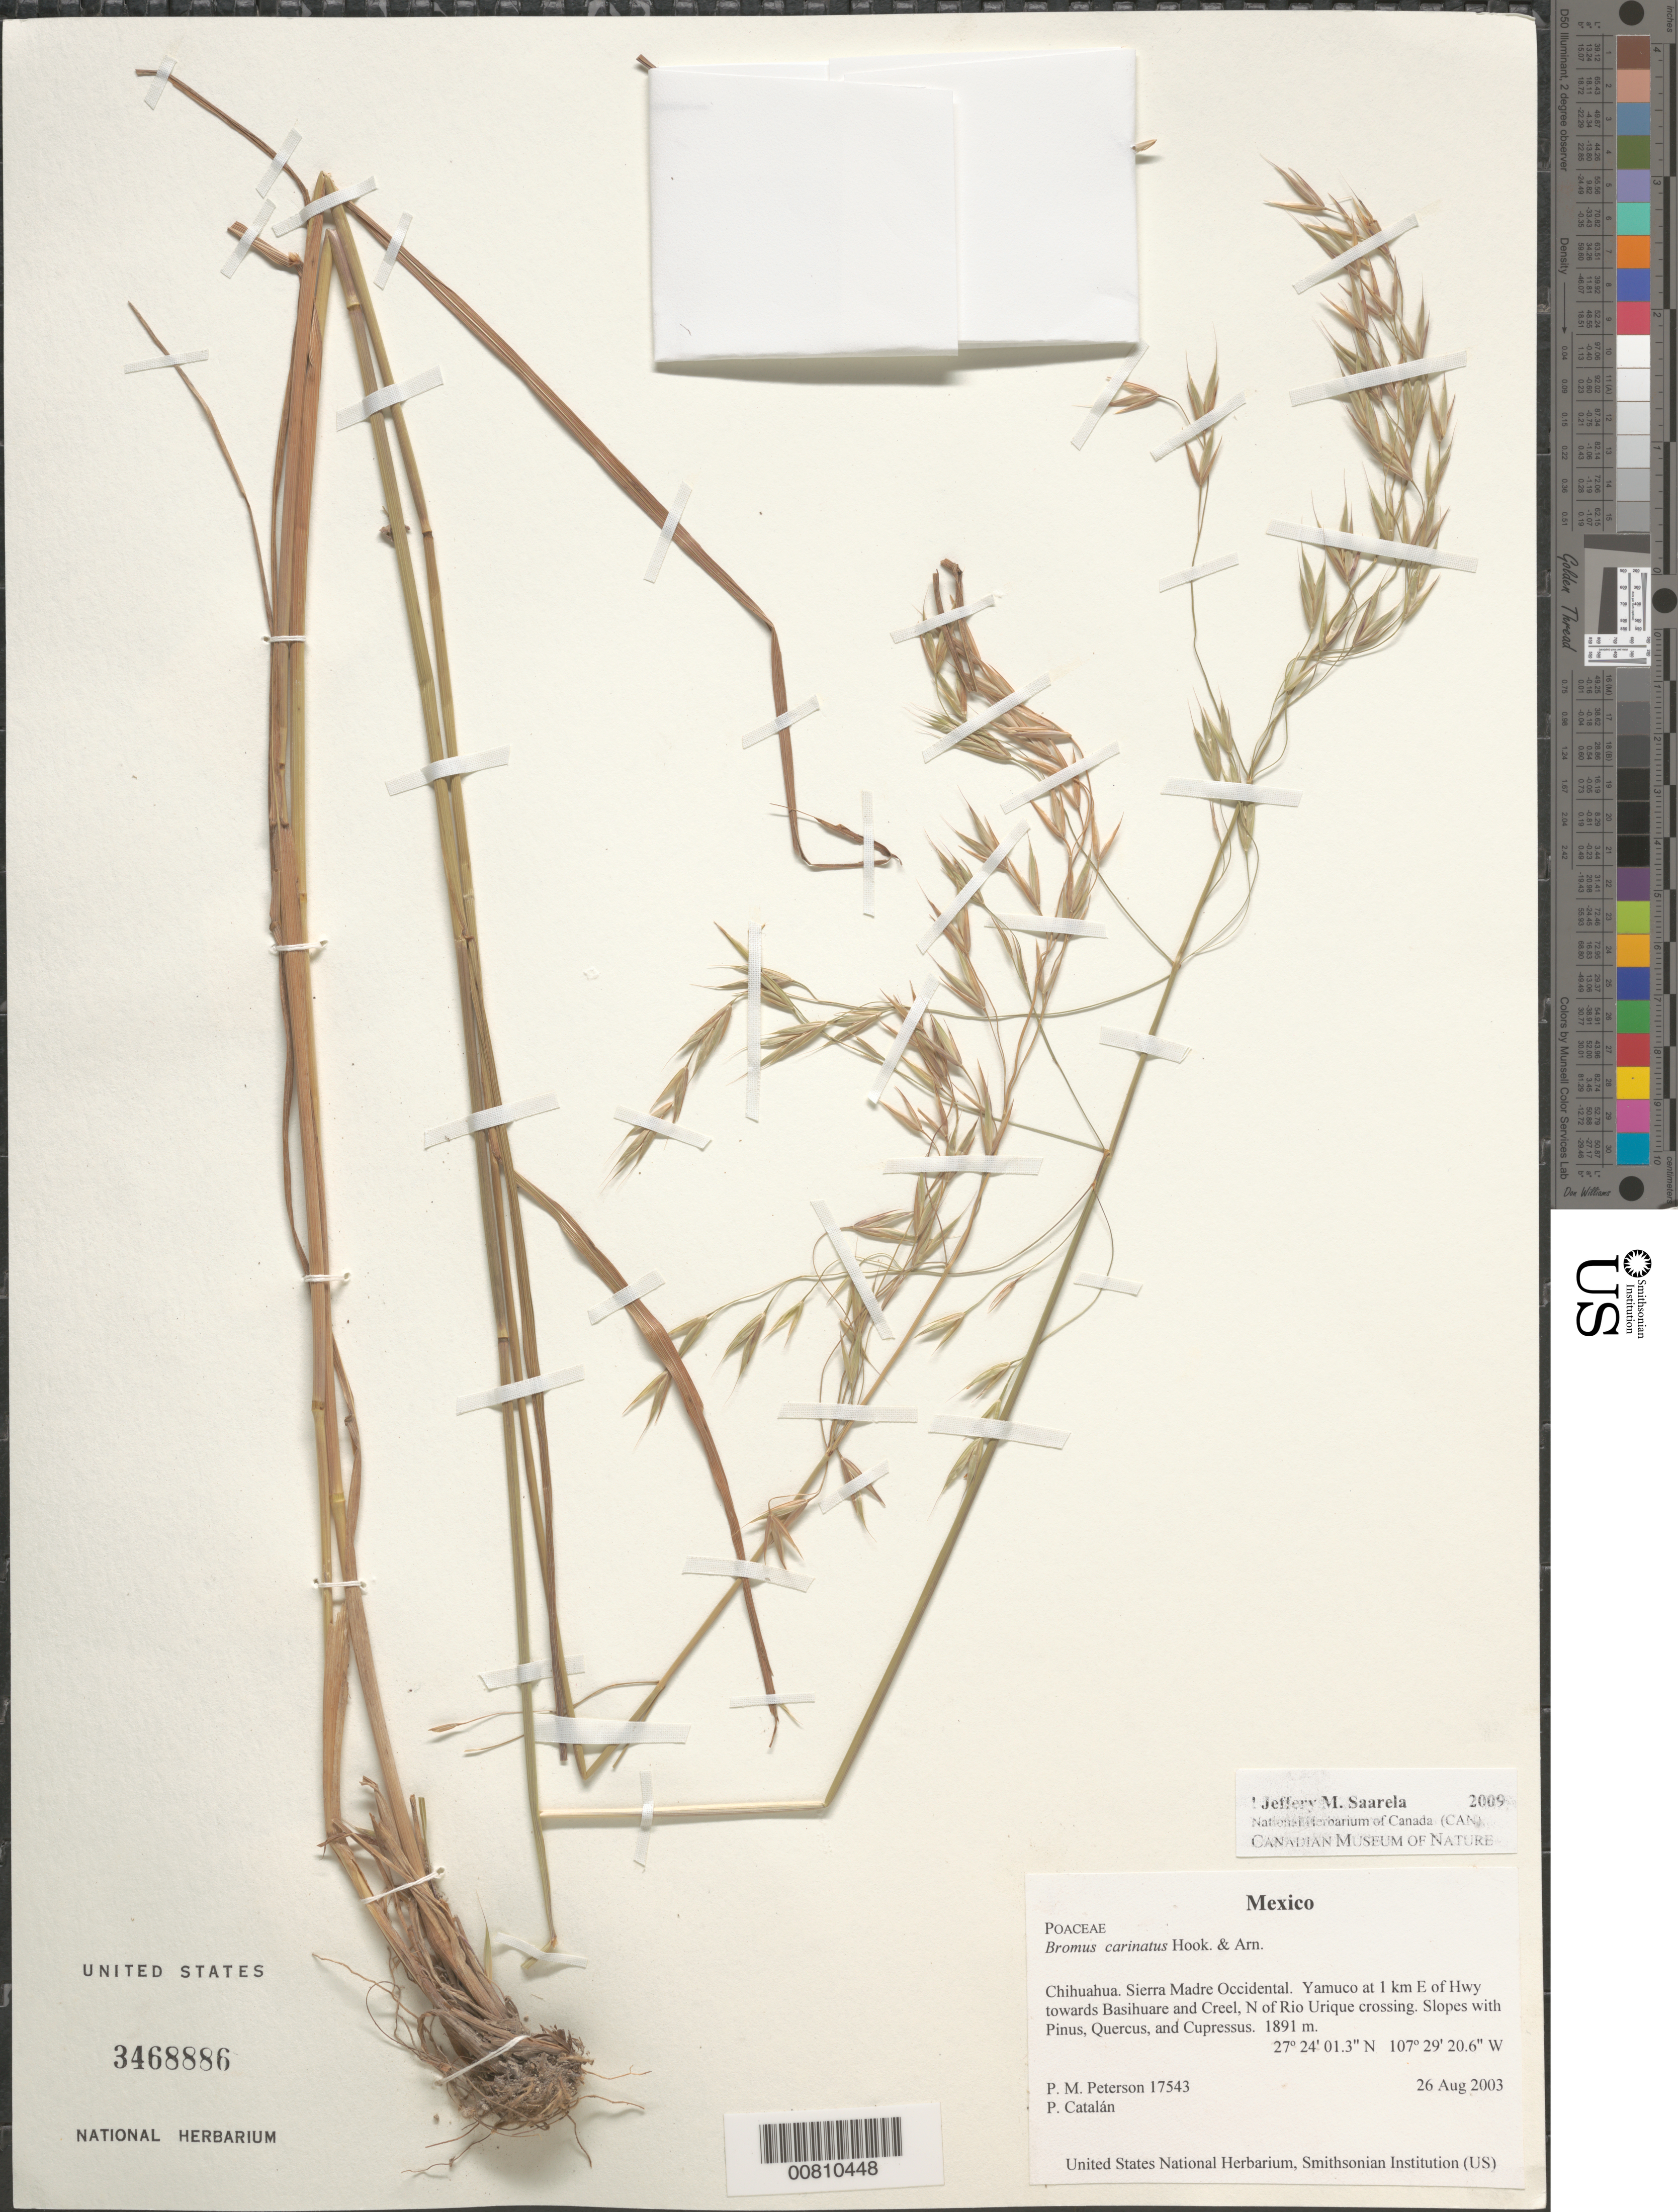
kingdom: Plantae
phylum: Tracheophyta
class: Liliopsida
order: Poales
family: Poaceae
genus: Bromus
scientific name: Bromus carinatus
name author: Hook. & Arn.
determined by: Saarela, J. M., (CAN), Canadian Museum of Nature (CANADA)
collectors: P. M. Peterson & P. Catalán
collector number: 17543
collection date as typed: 26 Aug 2003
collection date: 2003-08-26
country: Mexico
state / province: Chihuahua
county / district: Sierra Madre Occidental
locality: Yamuco at 1 km E of Hwy towards Basihuare and Creel, N of Rio Urique crossing. Slopes with Pinus, Quercus, and Cupressus.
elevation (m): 1891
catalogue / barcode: US 3468886